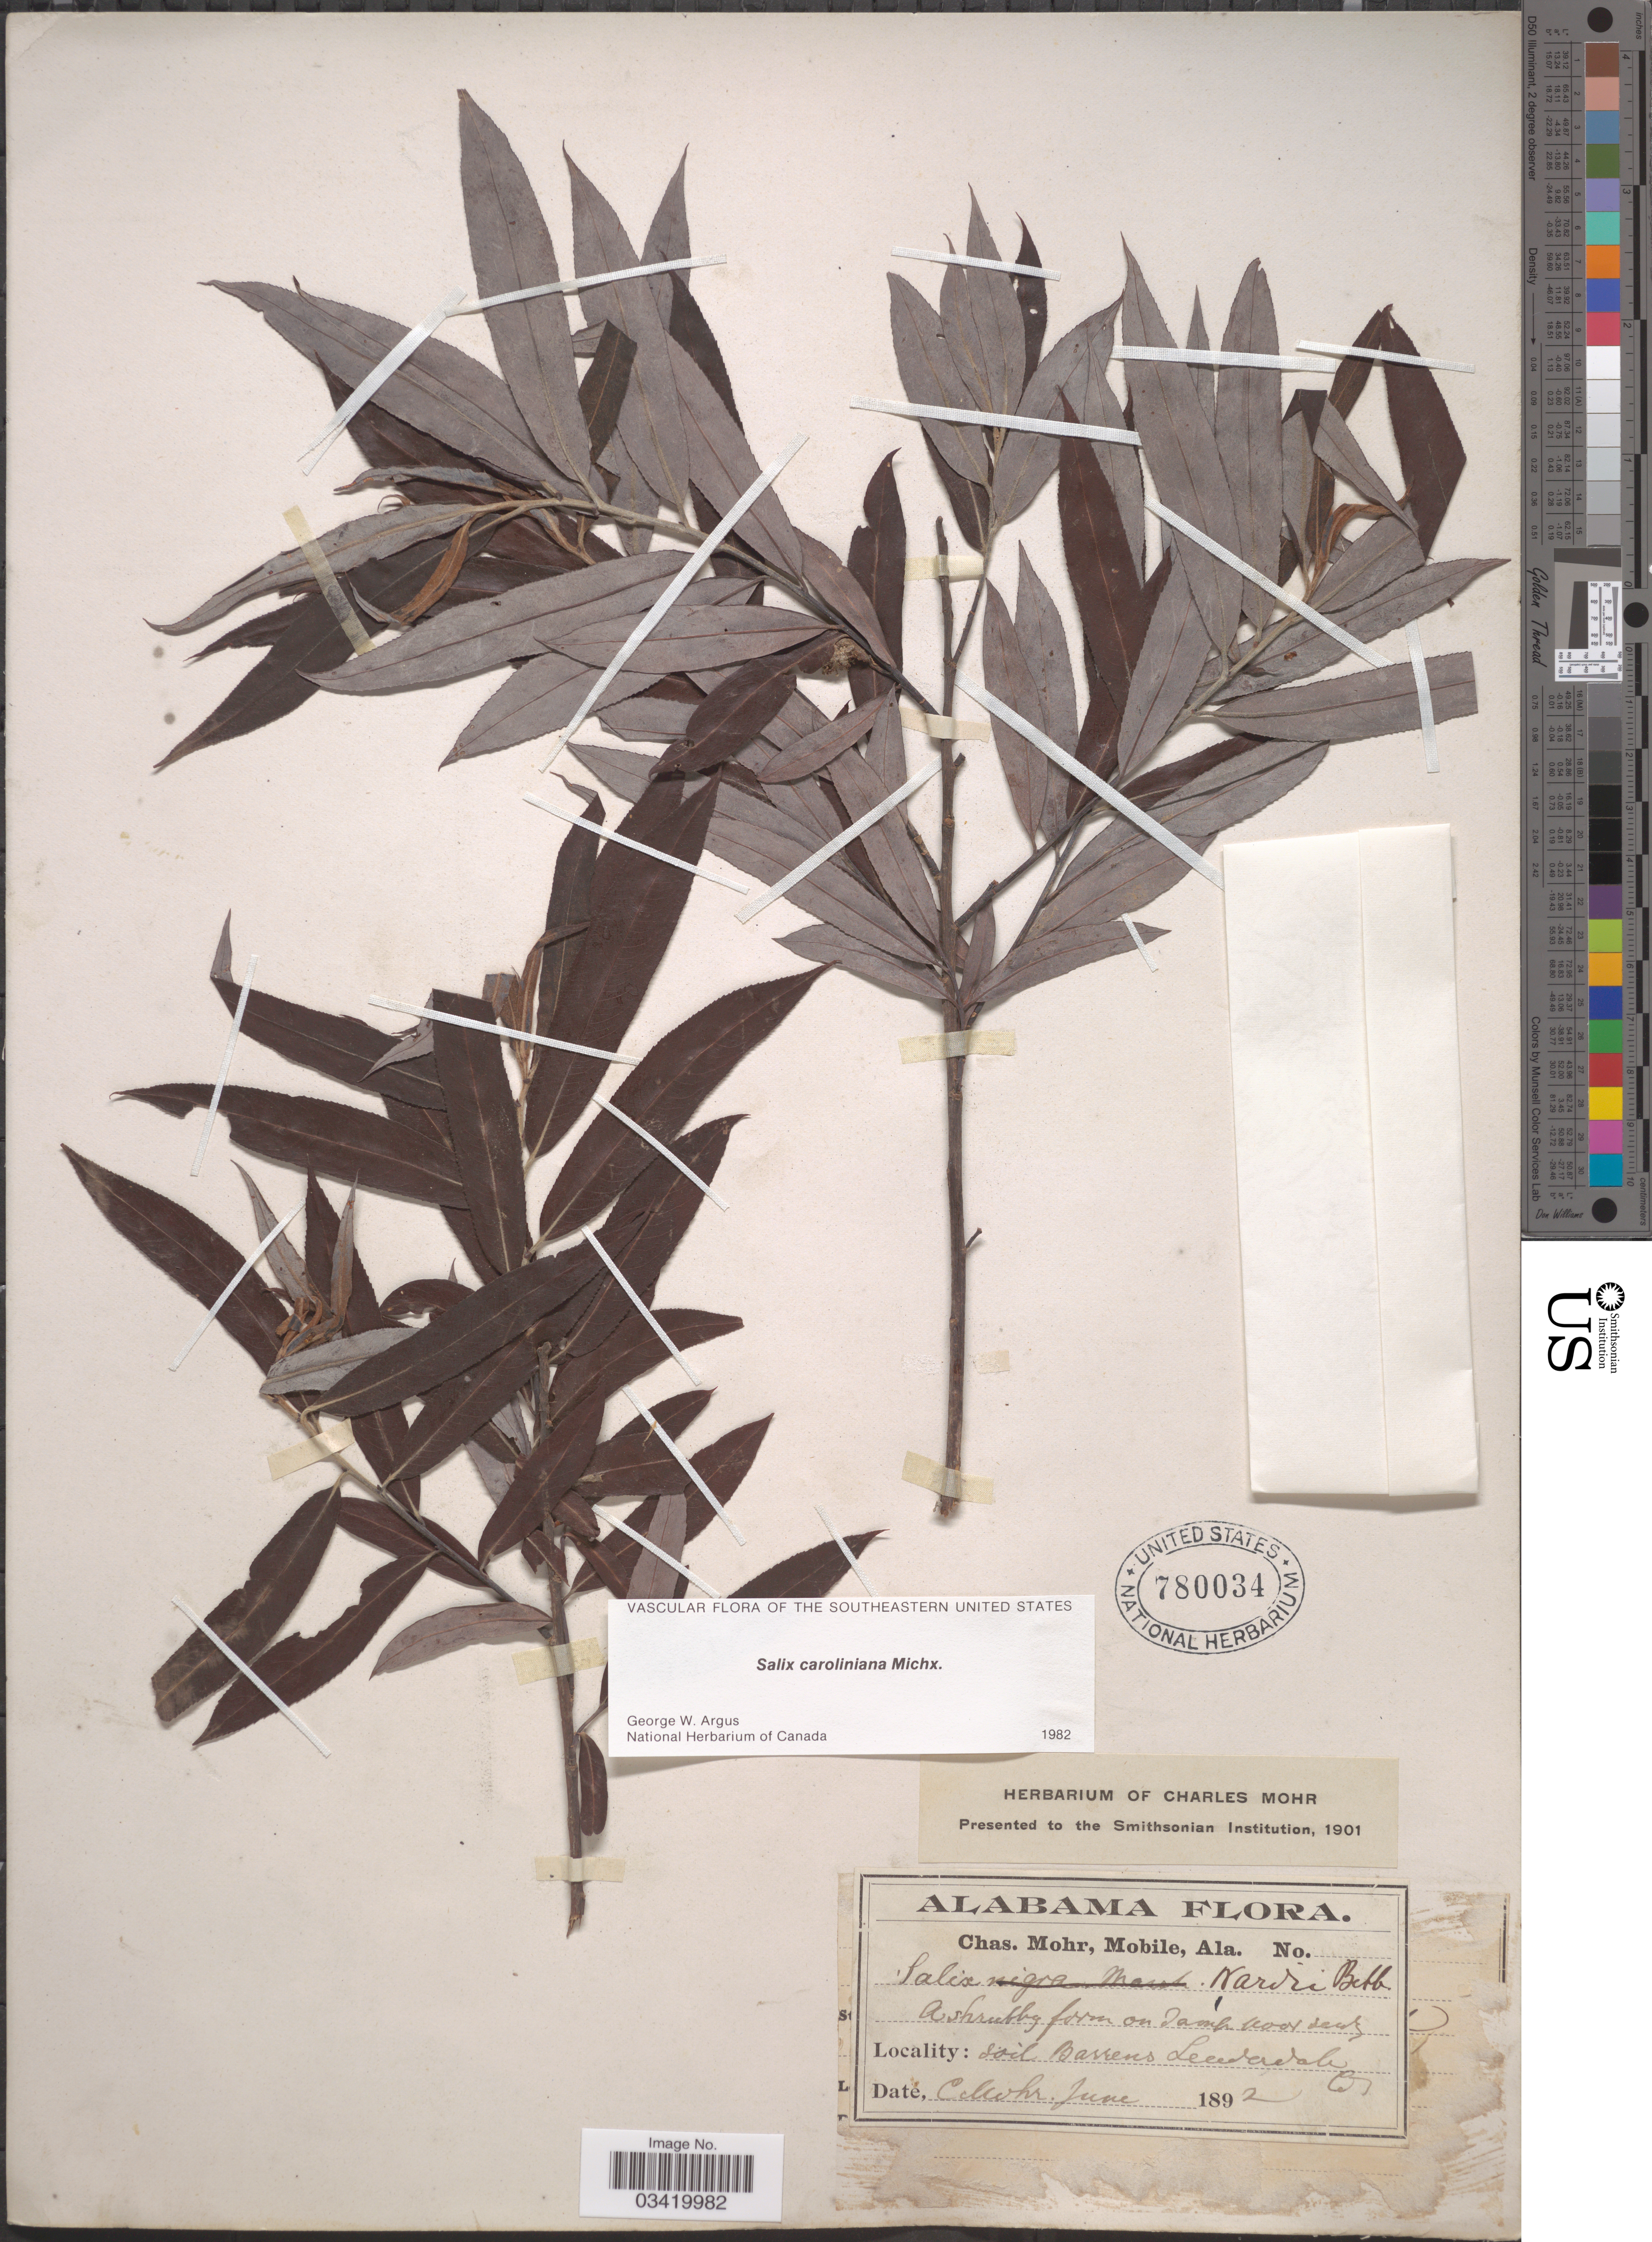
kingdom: Plantae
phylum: Tracheophyta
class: Magnoliopsida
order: Malpighiales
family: Salicaceae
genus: Salix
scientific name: Salix caroliniana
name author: Michx.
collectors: Mohr, C. T. (herbarium)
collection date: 1892-06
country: United States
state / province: Alabama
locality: Soil Barrens, Lauderdale Co.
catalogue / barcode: US 780034